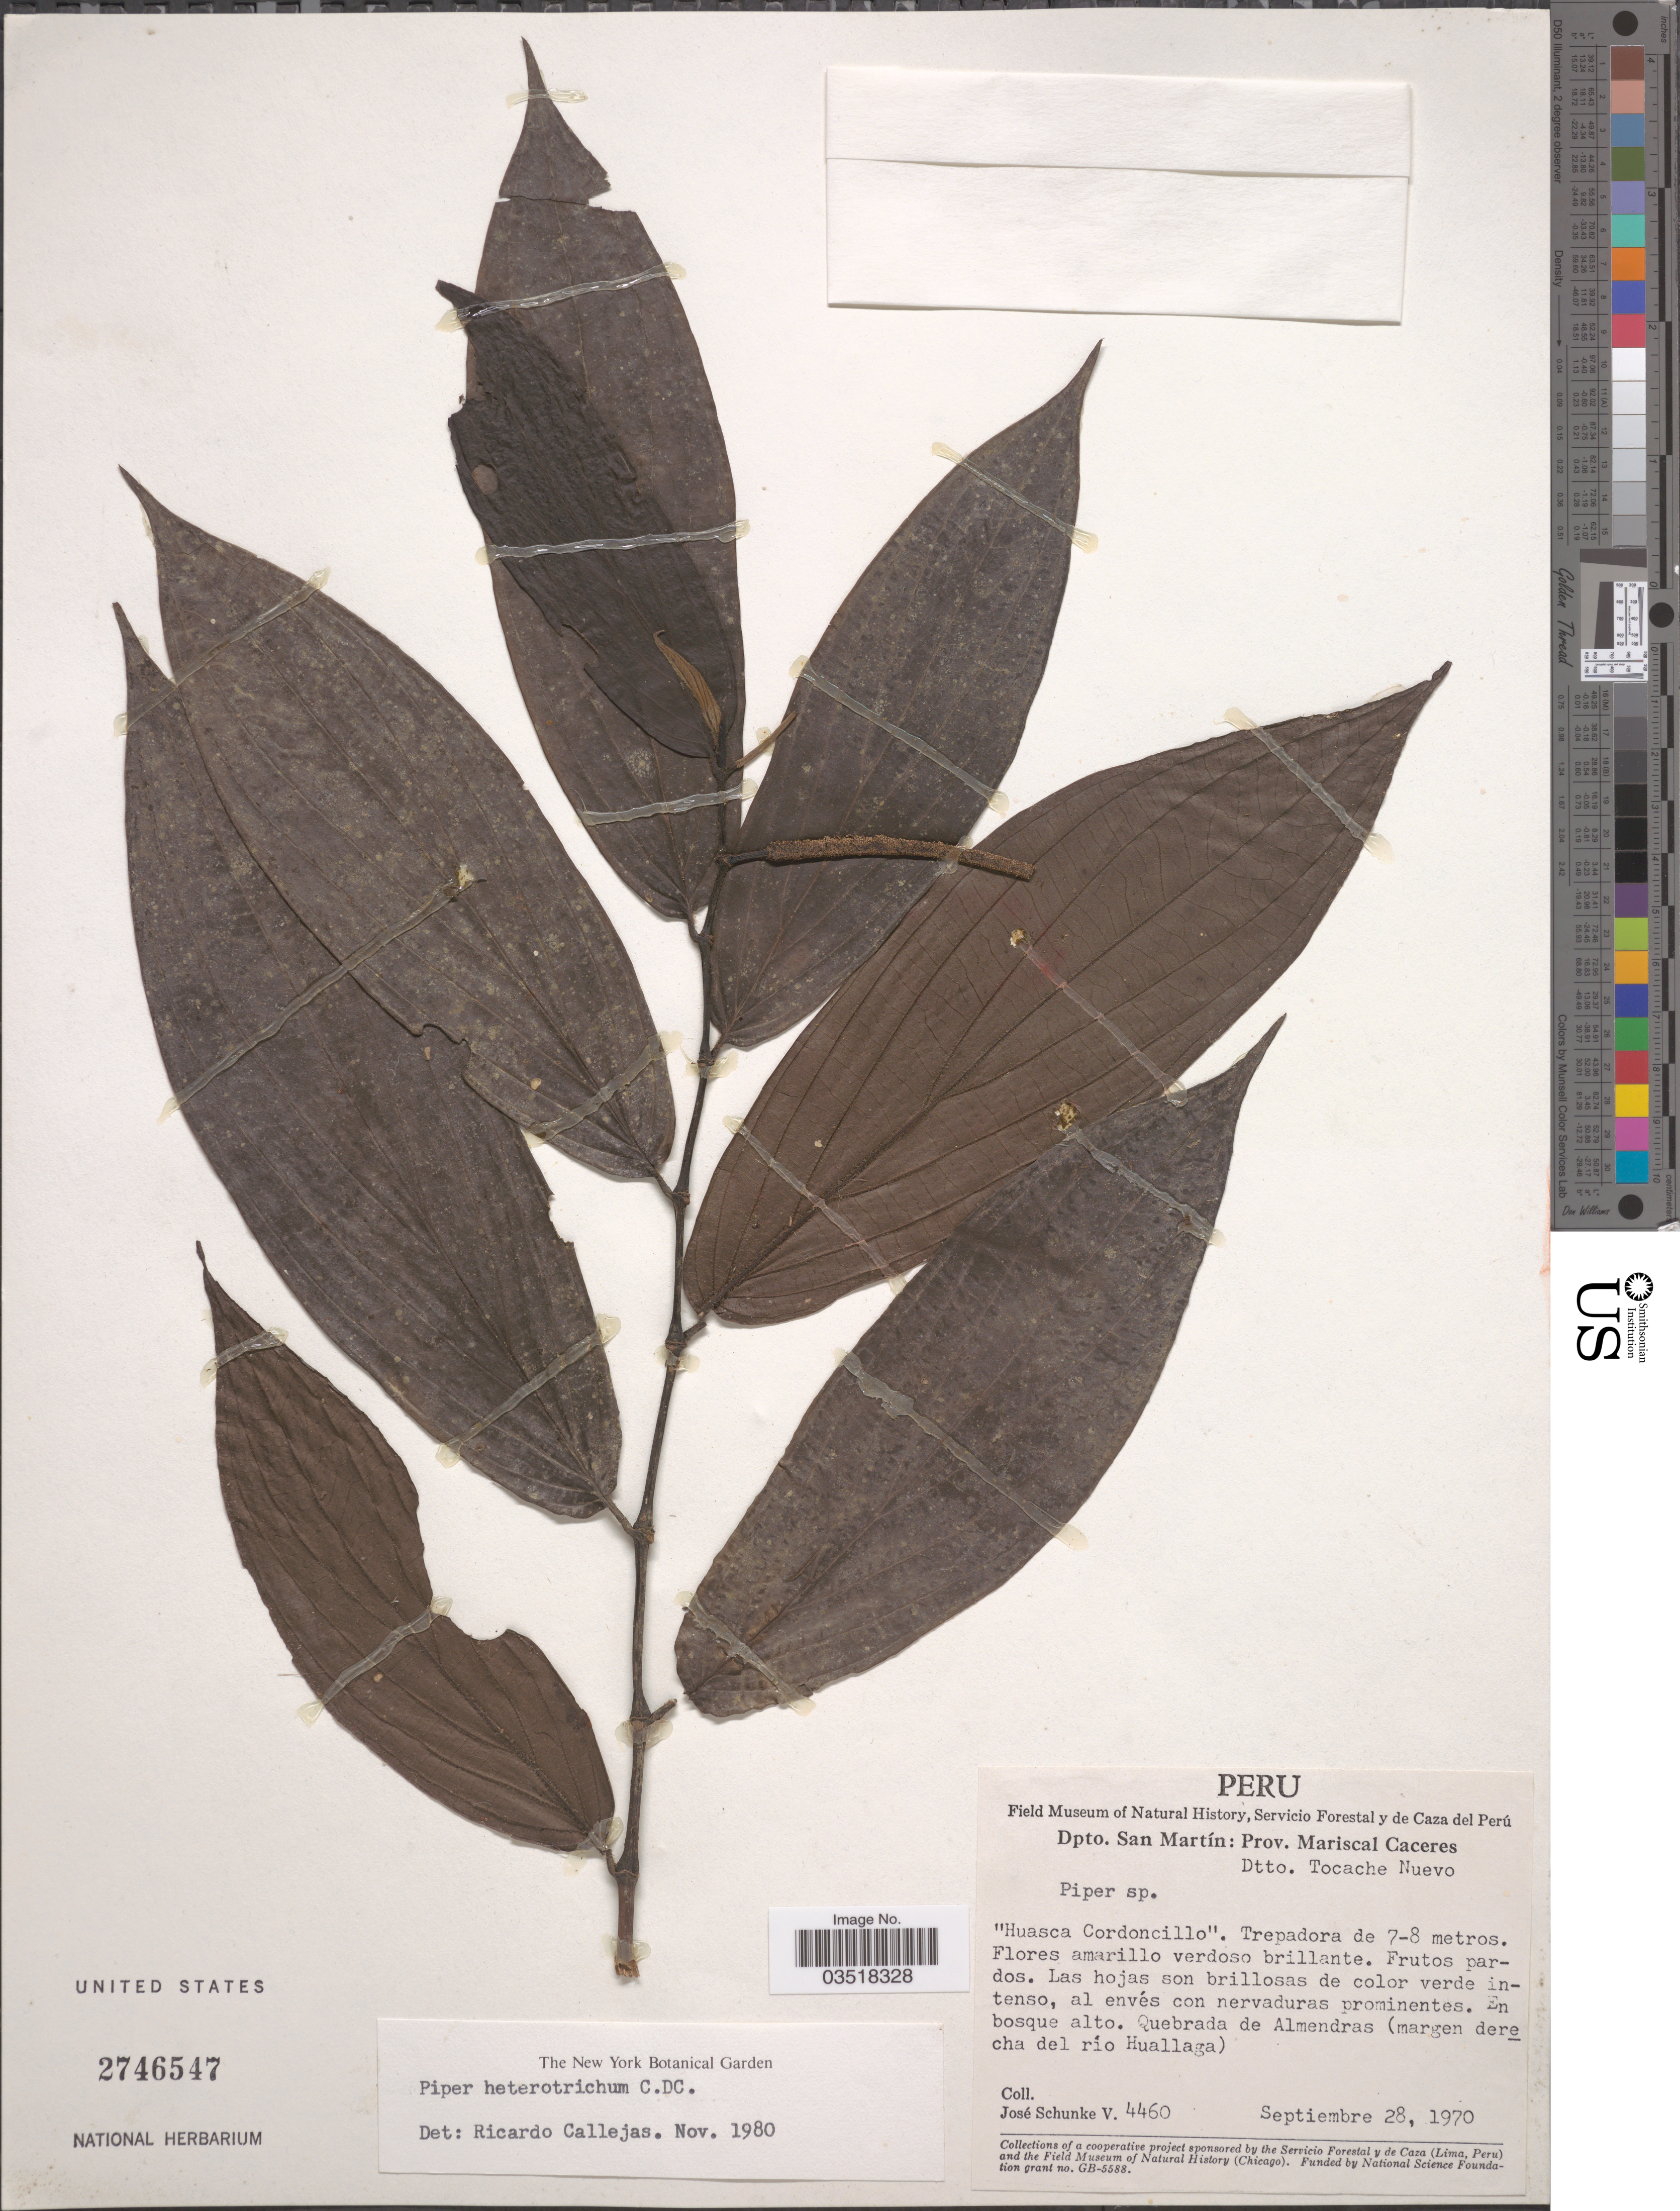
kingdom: Plantae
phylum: Tracheophyta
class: Magnoliopsida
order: Piperales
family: Piperaceae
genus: Piper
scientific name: Piper heterotrichum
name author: C. DC.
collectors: J. Schunke Vigo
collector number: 4460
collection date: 1970-09-28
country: Peru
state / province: San Martín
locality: Dpto. San Martín: Prov. Mariscal Caceres, Dtto. Tocache Nuevo. Quebrada de Almendras (margen derecha del río Huallaga).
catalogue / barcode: US 2746547